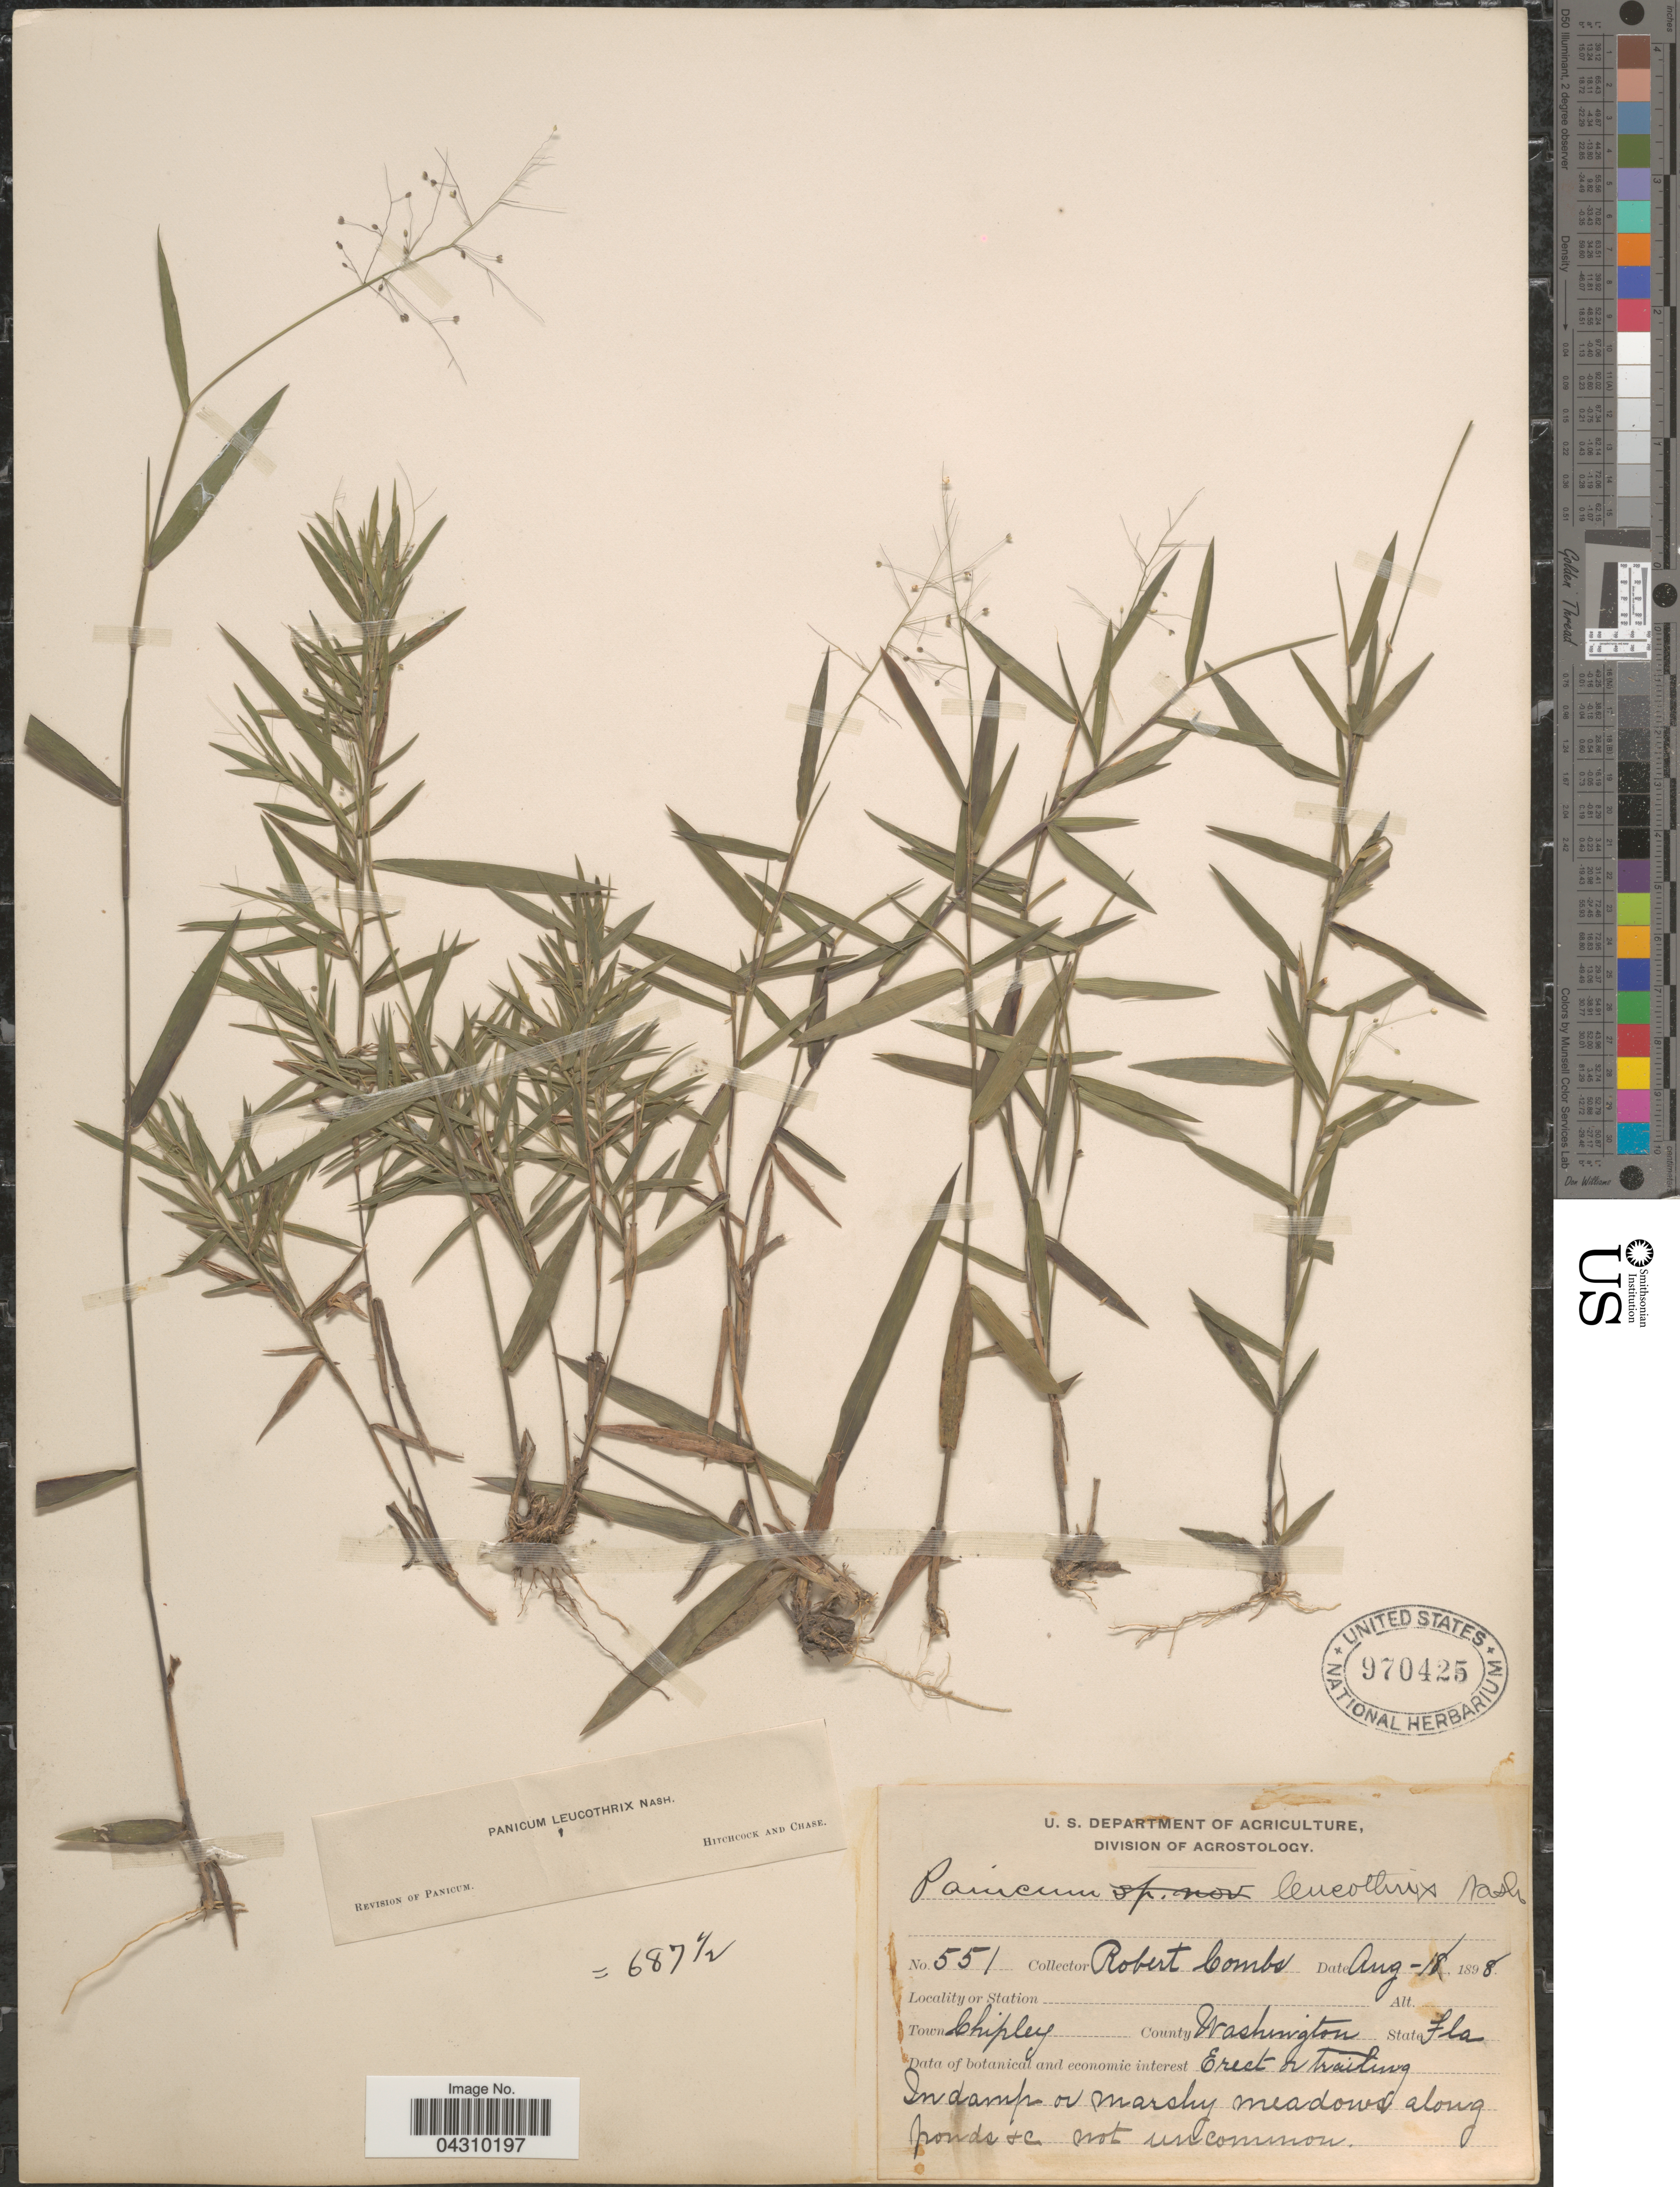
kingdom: Plantae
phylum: Tracheophyta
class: Liliopsida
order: Poales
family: Poaceae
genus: Dichanthelium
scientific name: Dichanthelium acuminatum var. acuminatum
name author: (Sw.) Gould & C.A. Clark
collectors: R. Combs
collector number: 551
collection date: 1898-08-18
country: United States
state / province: Florida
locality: Town Chipley. County Washington.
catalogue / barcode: US 970425